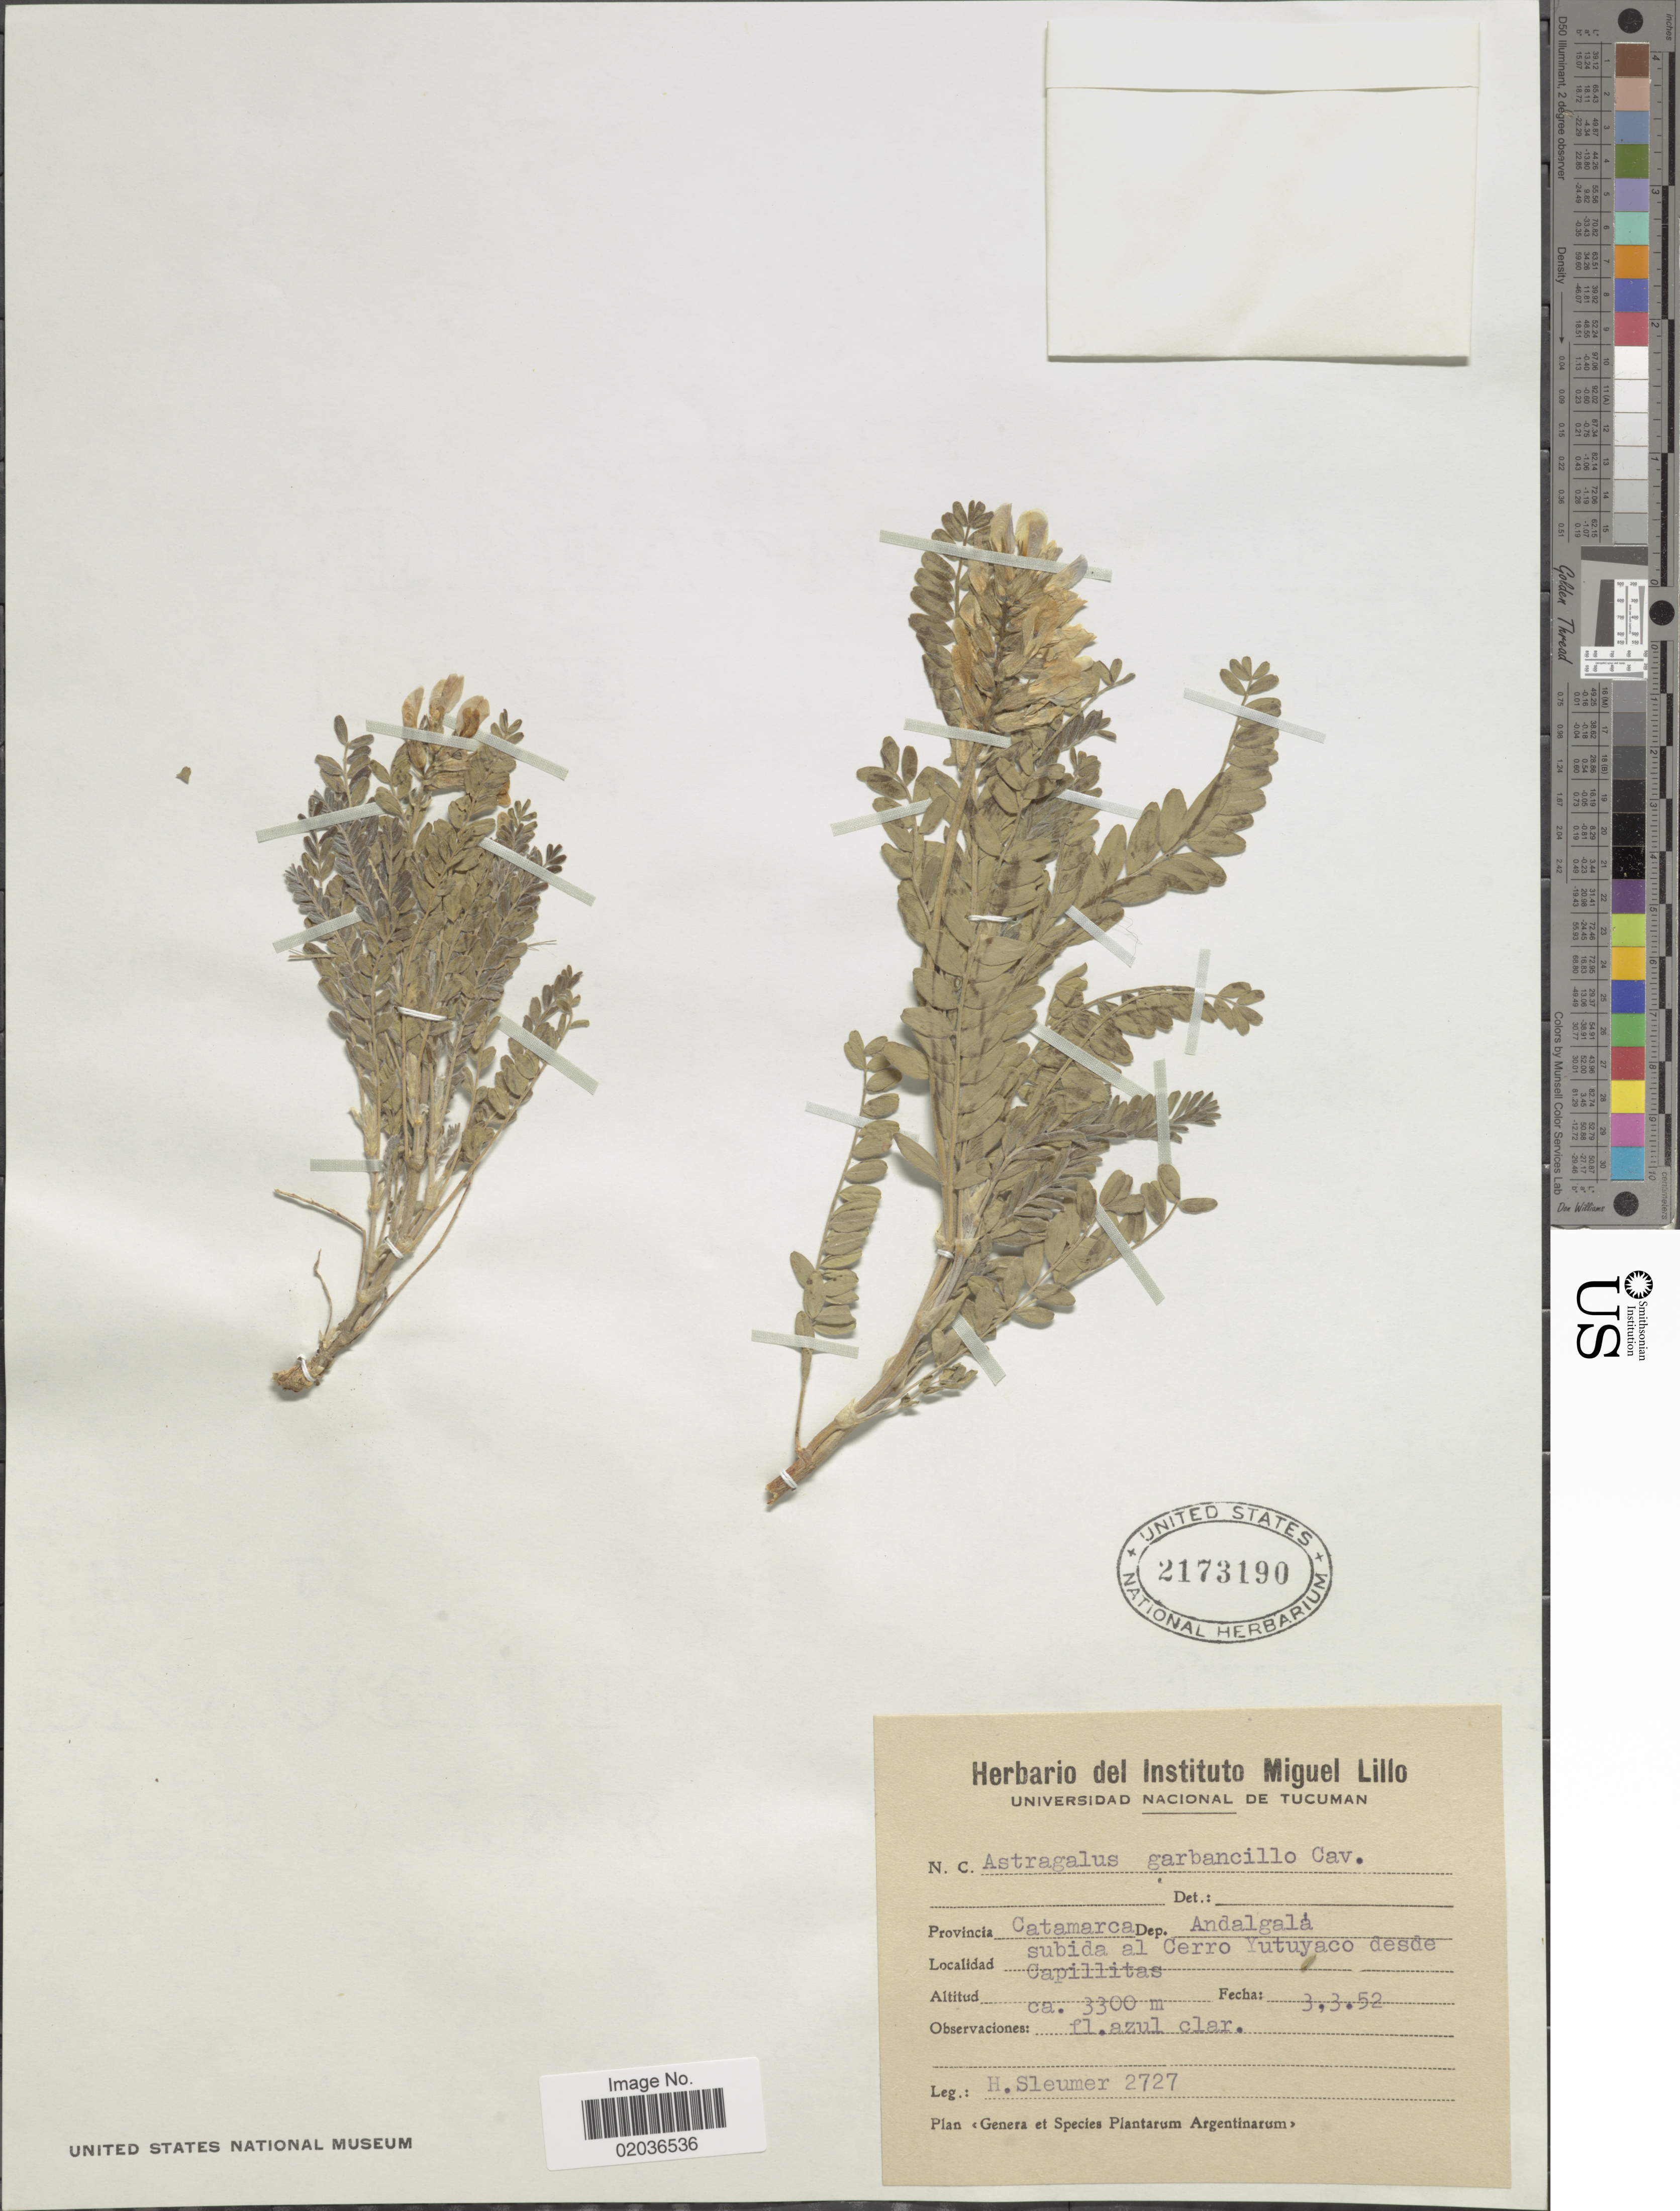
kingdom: Plantae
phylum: Tracheophyta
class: Magnoliopsida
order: Fabales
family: Fabaceae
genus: Astragalus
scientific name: Astragalus garbancillo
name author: Cav.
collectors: H. O. Sleumer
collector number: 2727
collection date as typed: Transcribed d/m/y: 3/3/52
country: Argentina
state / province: Catamarca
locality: Provincia Catamarca. Dep. Andalgalá. Subida al Cerro Yutuyaco desde Capillitas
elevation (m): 3300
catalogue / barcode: US 2173190